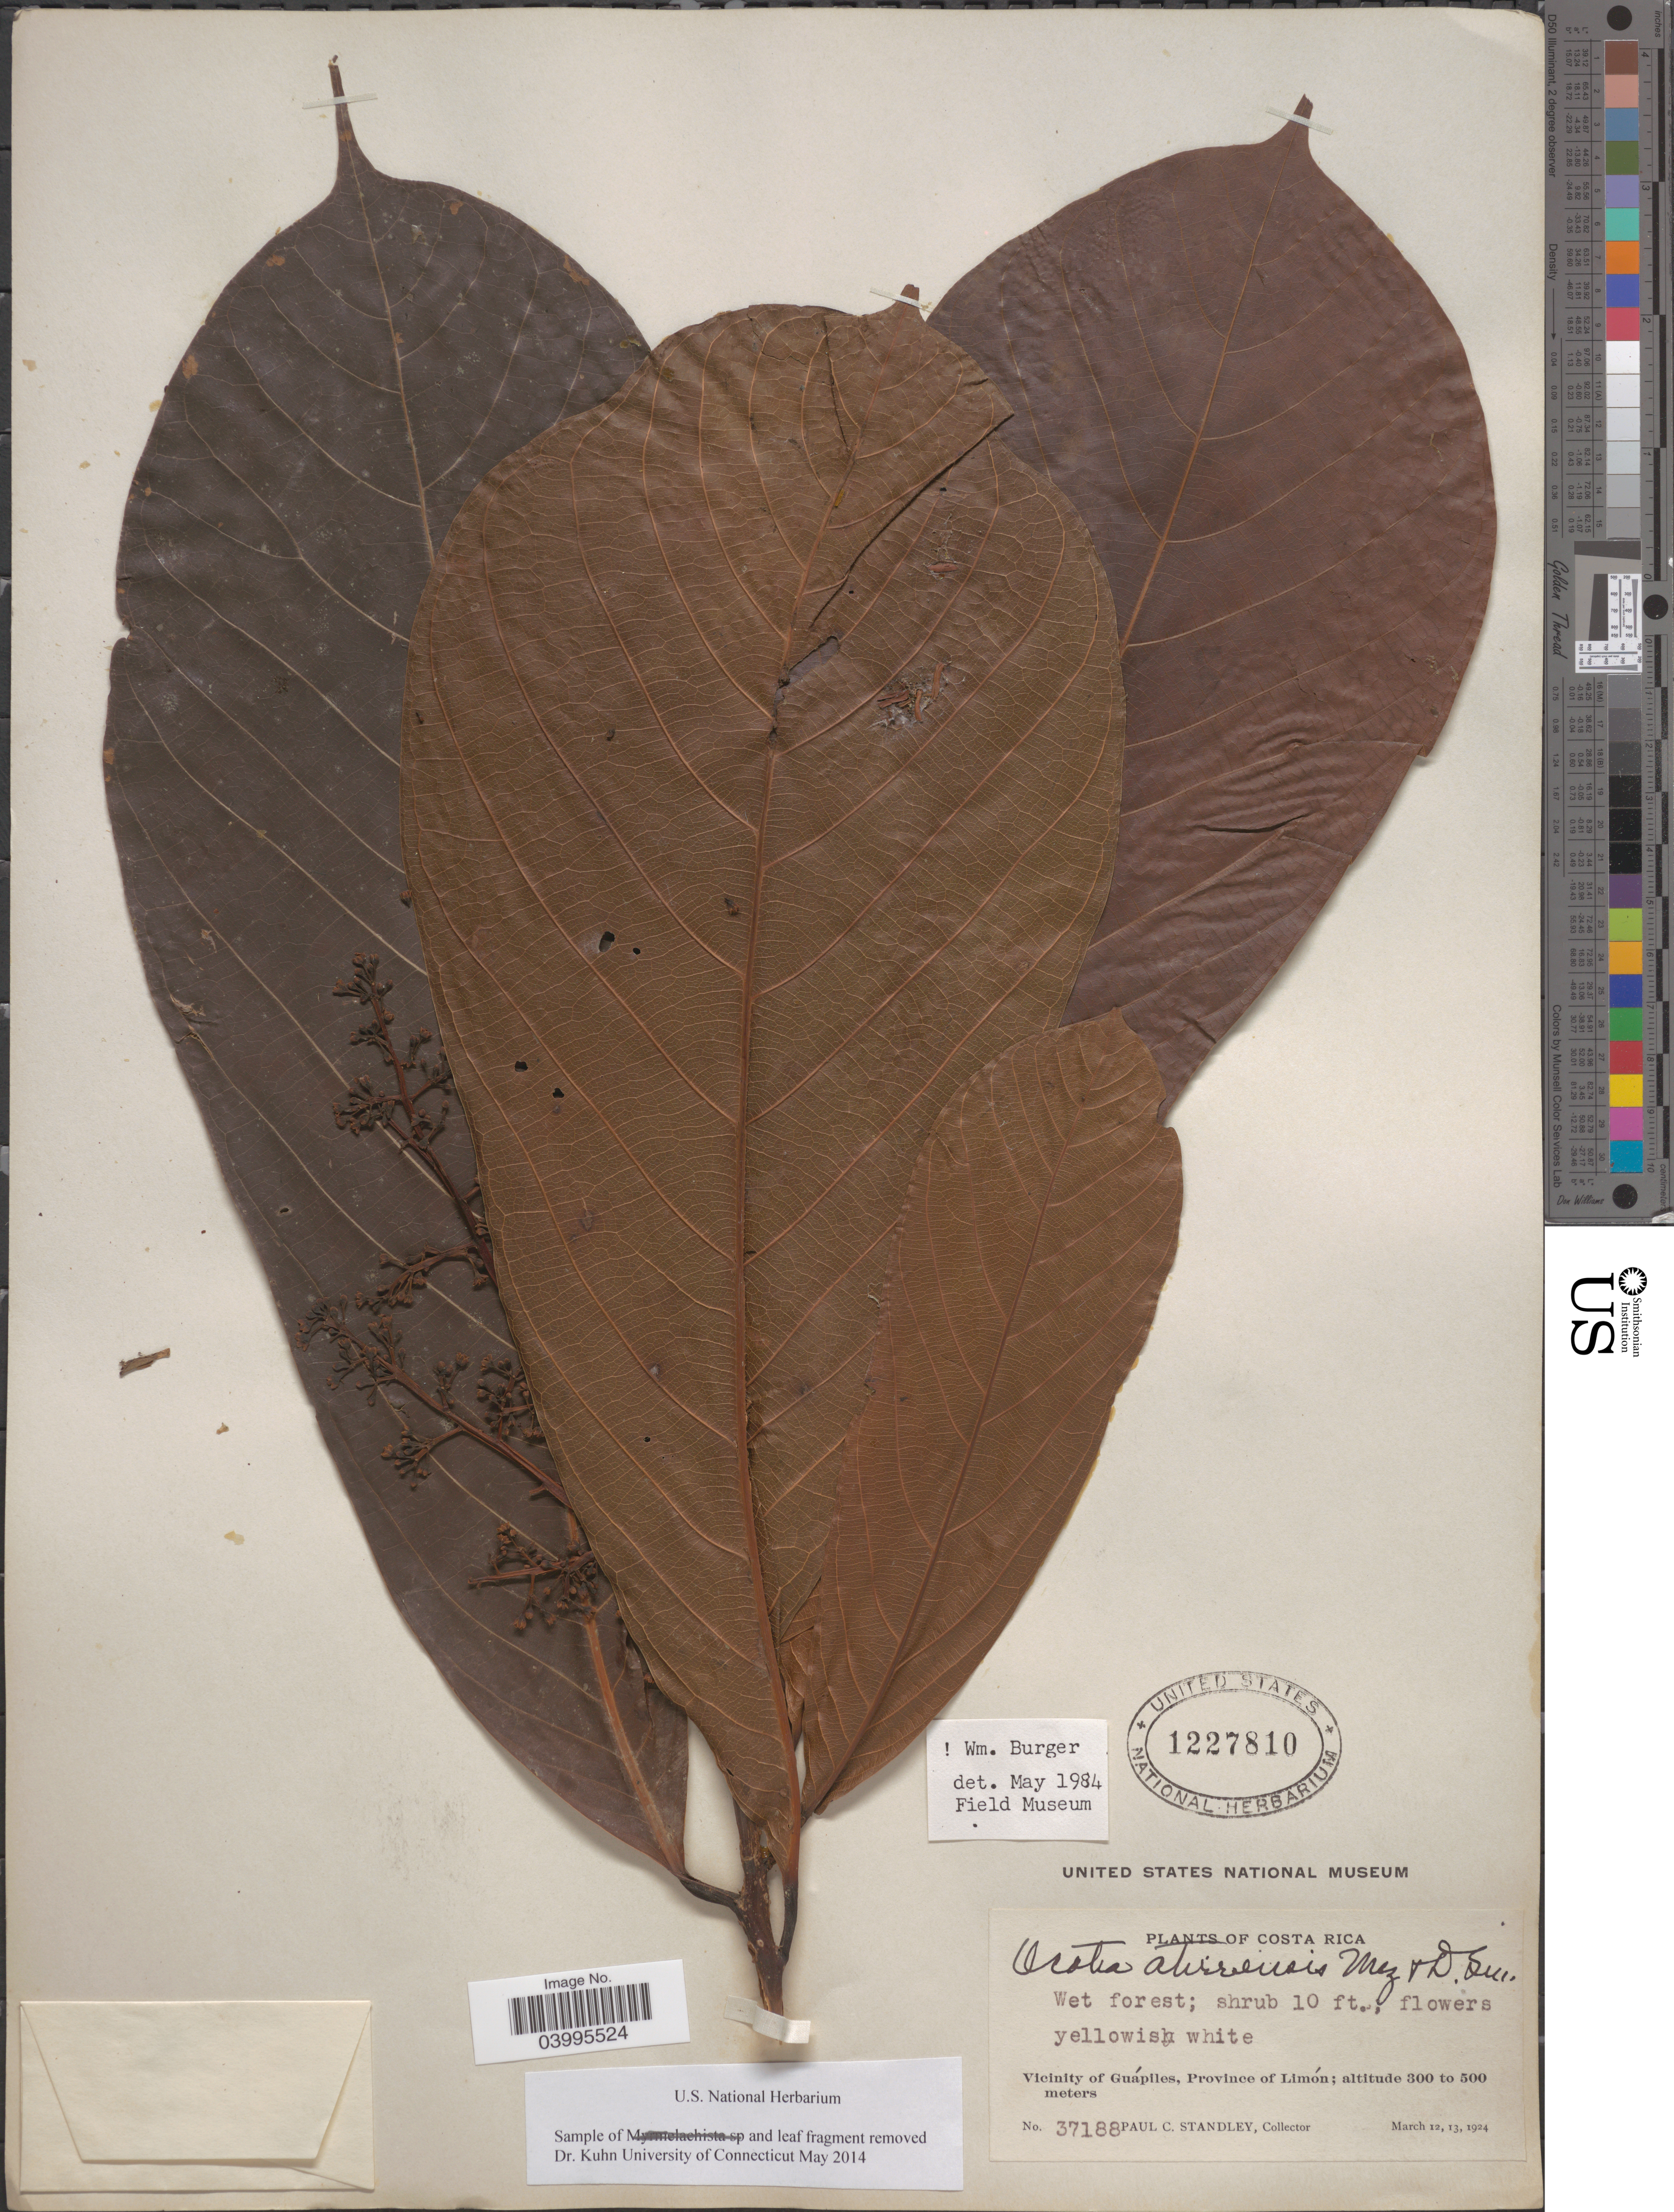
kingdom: Plantae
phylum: Tracheophyta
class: Magnoliopsida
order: Laurales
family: Lauraceae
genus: Ocotea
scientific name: Ocotea atirrensis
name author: Mez & Donn. Sm.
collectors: P. C. Standley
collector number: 37188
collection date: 1924-03-12/1924-03-13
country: Costa Rica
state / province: Limón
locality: Vicinity of Guápiles.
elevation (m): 300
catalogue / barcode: US 1227810